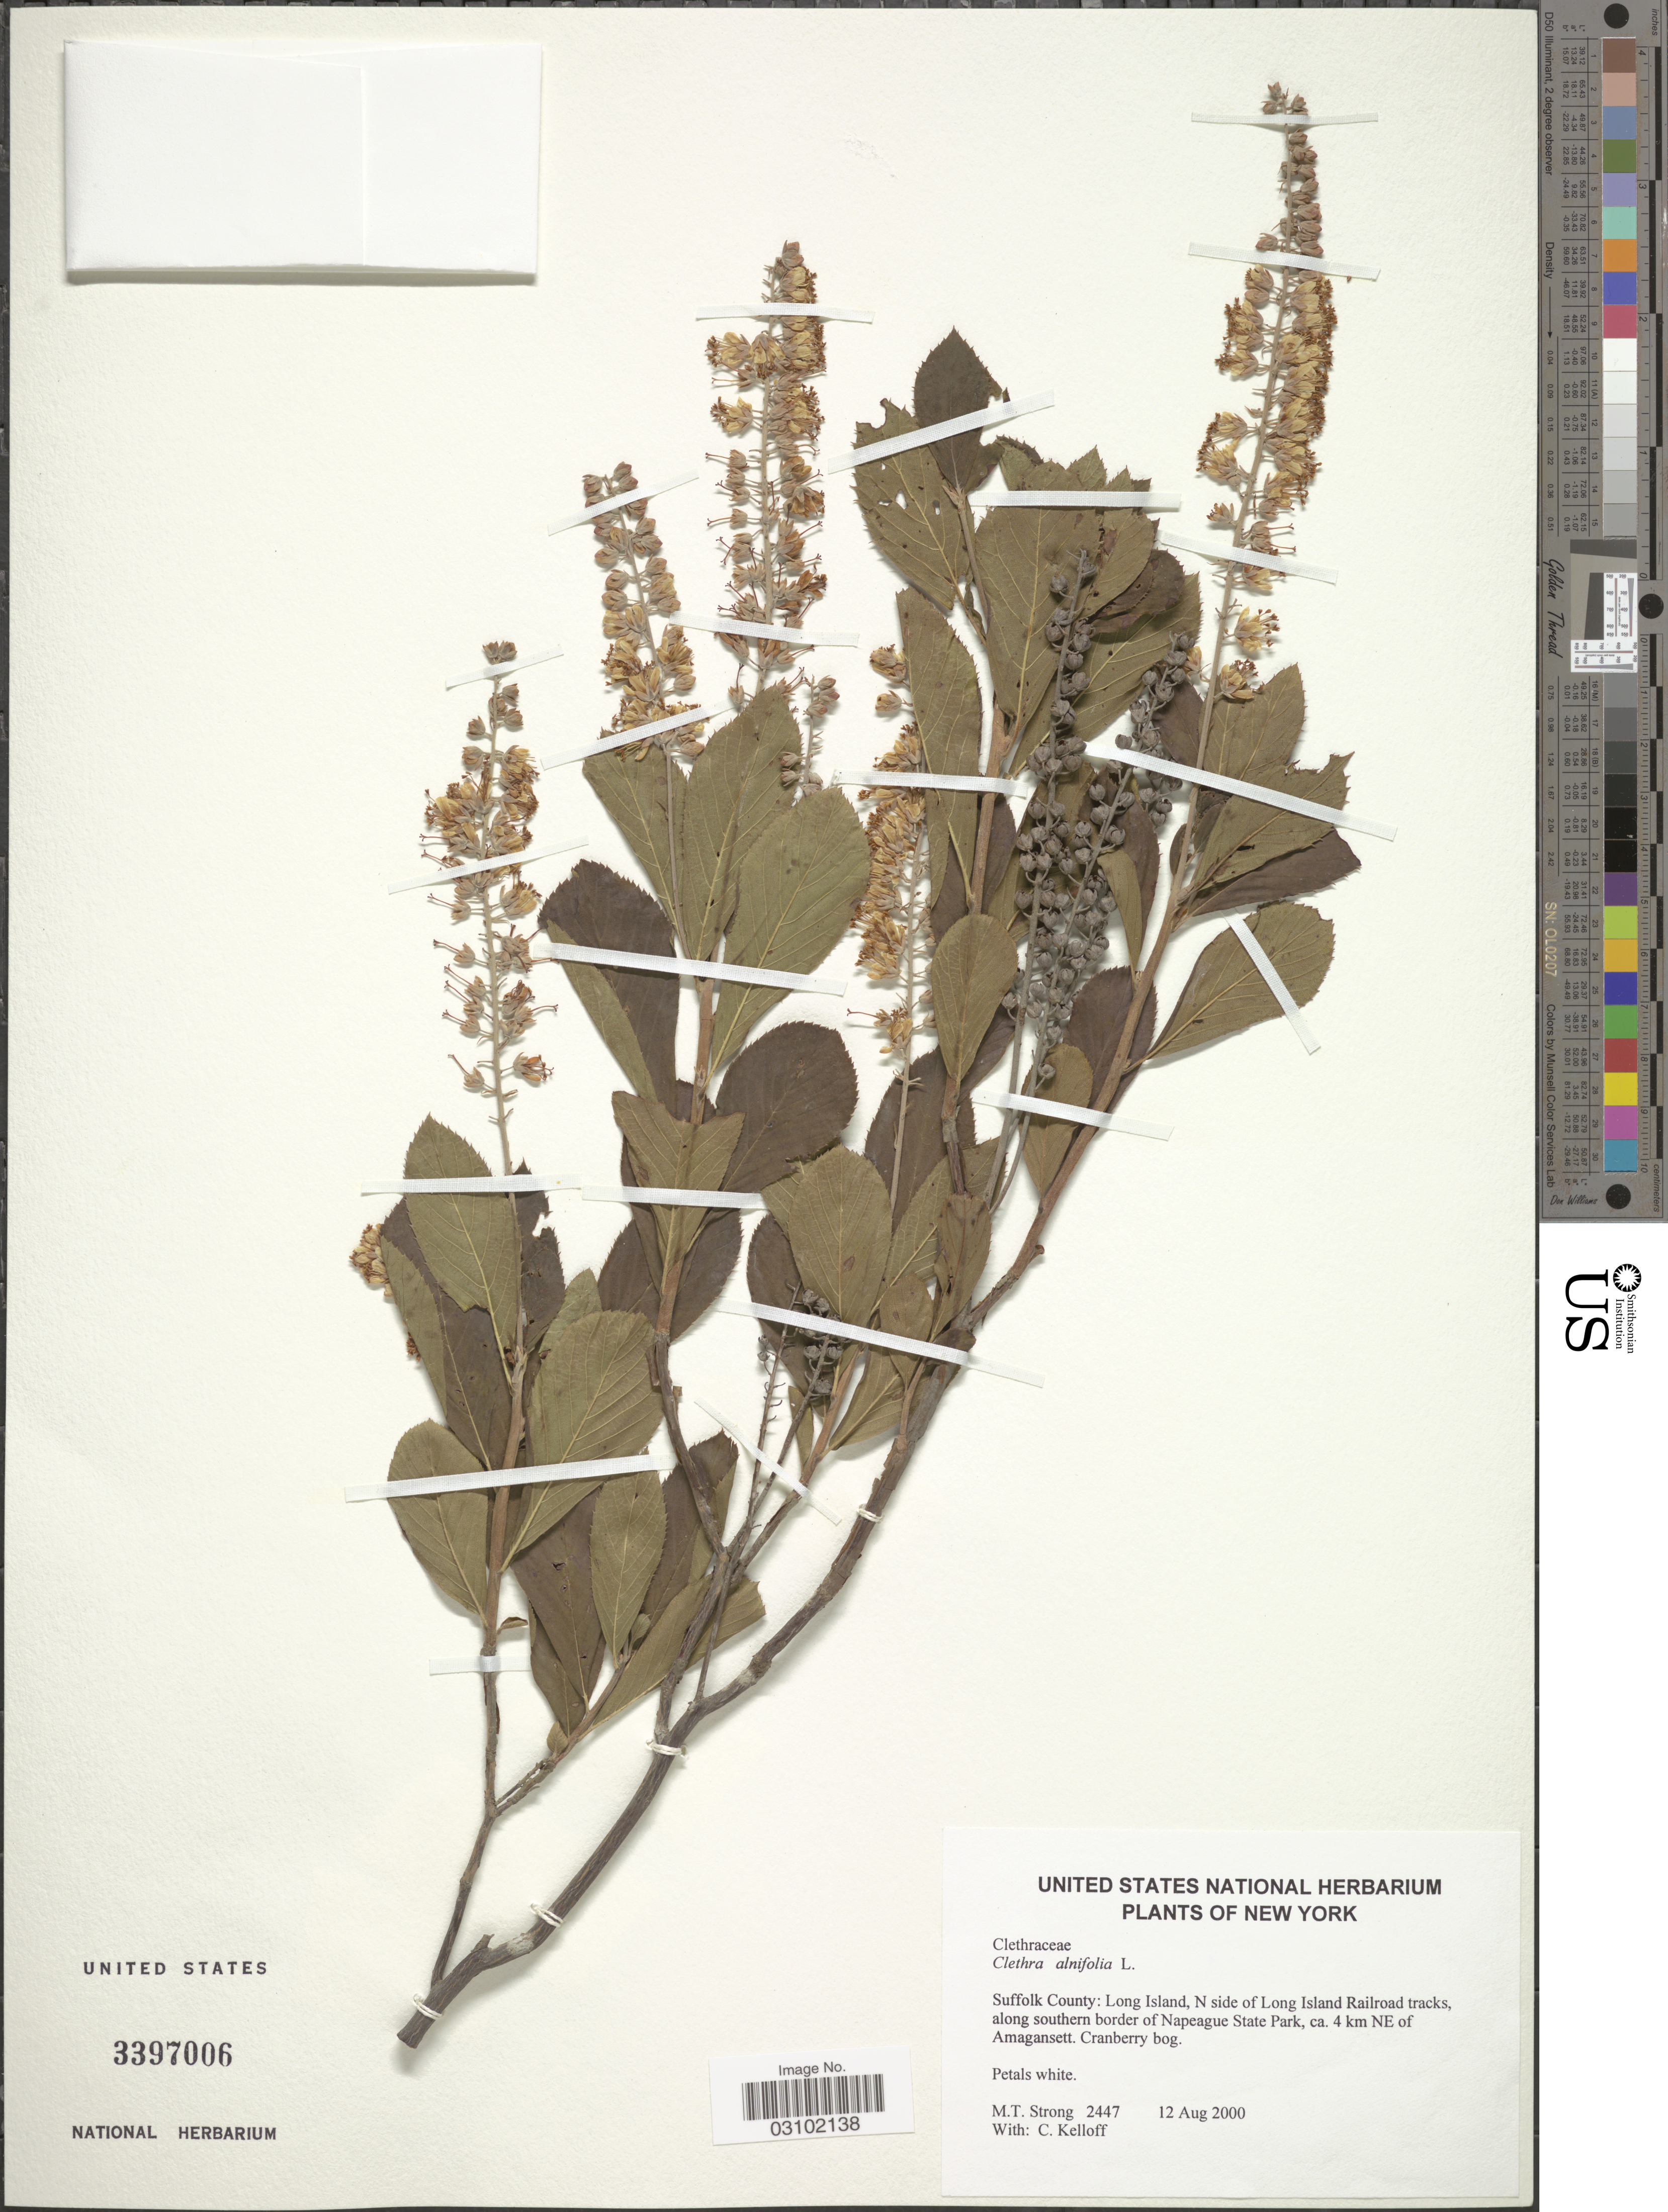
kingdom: Plantae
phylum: Tracheophyta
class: Magnoliopsida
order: Ericales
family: Clethraceae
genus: Clethra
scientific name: Clethra alnifolia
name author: L.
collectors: M. T. Strong & C. L. Kelloff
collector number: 2447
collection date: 2000-08-12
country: United States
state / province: New York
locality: Suffolk County: Long Island, N side of Long Island Railroad tracks, along southern border of Napeague State Park, ca. 4 km NE of Amagansett.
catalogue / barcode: US 3397006